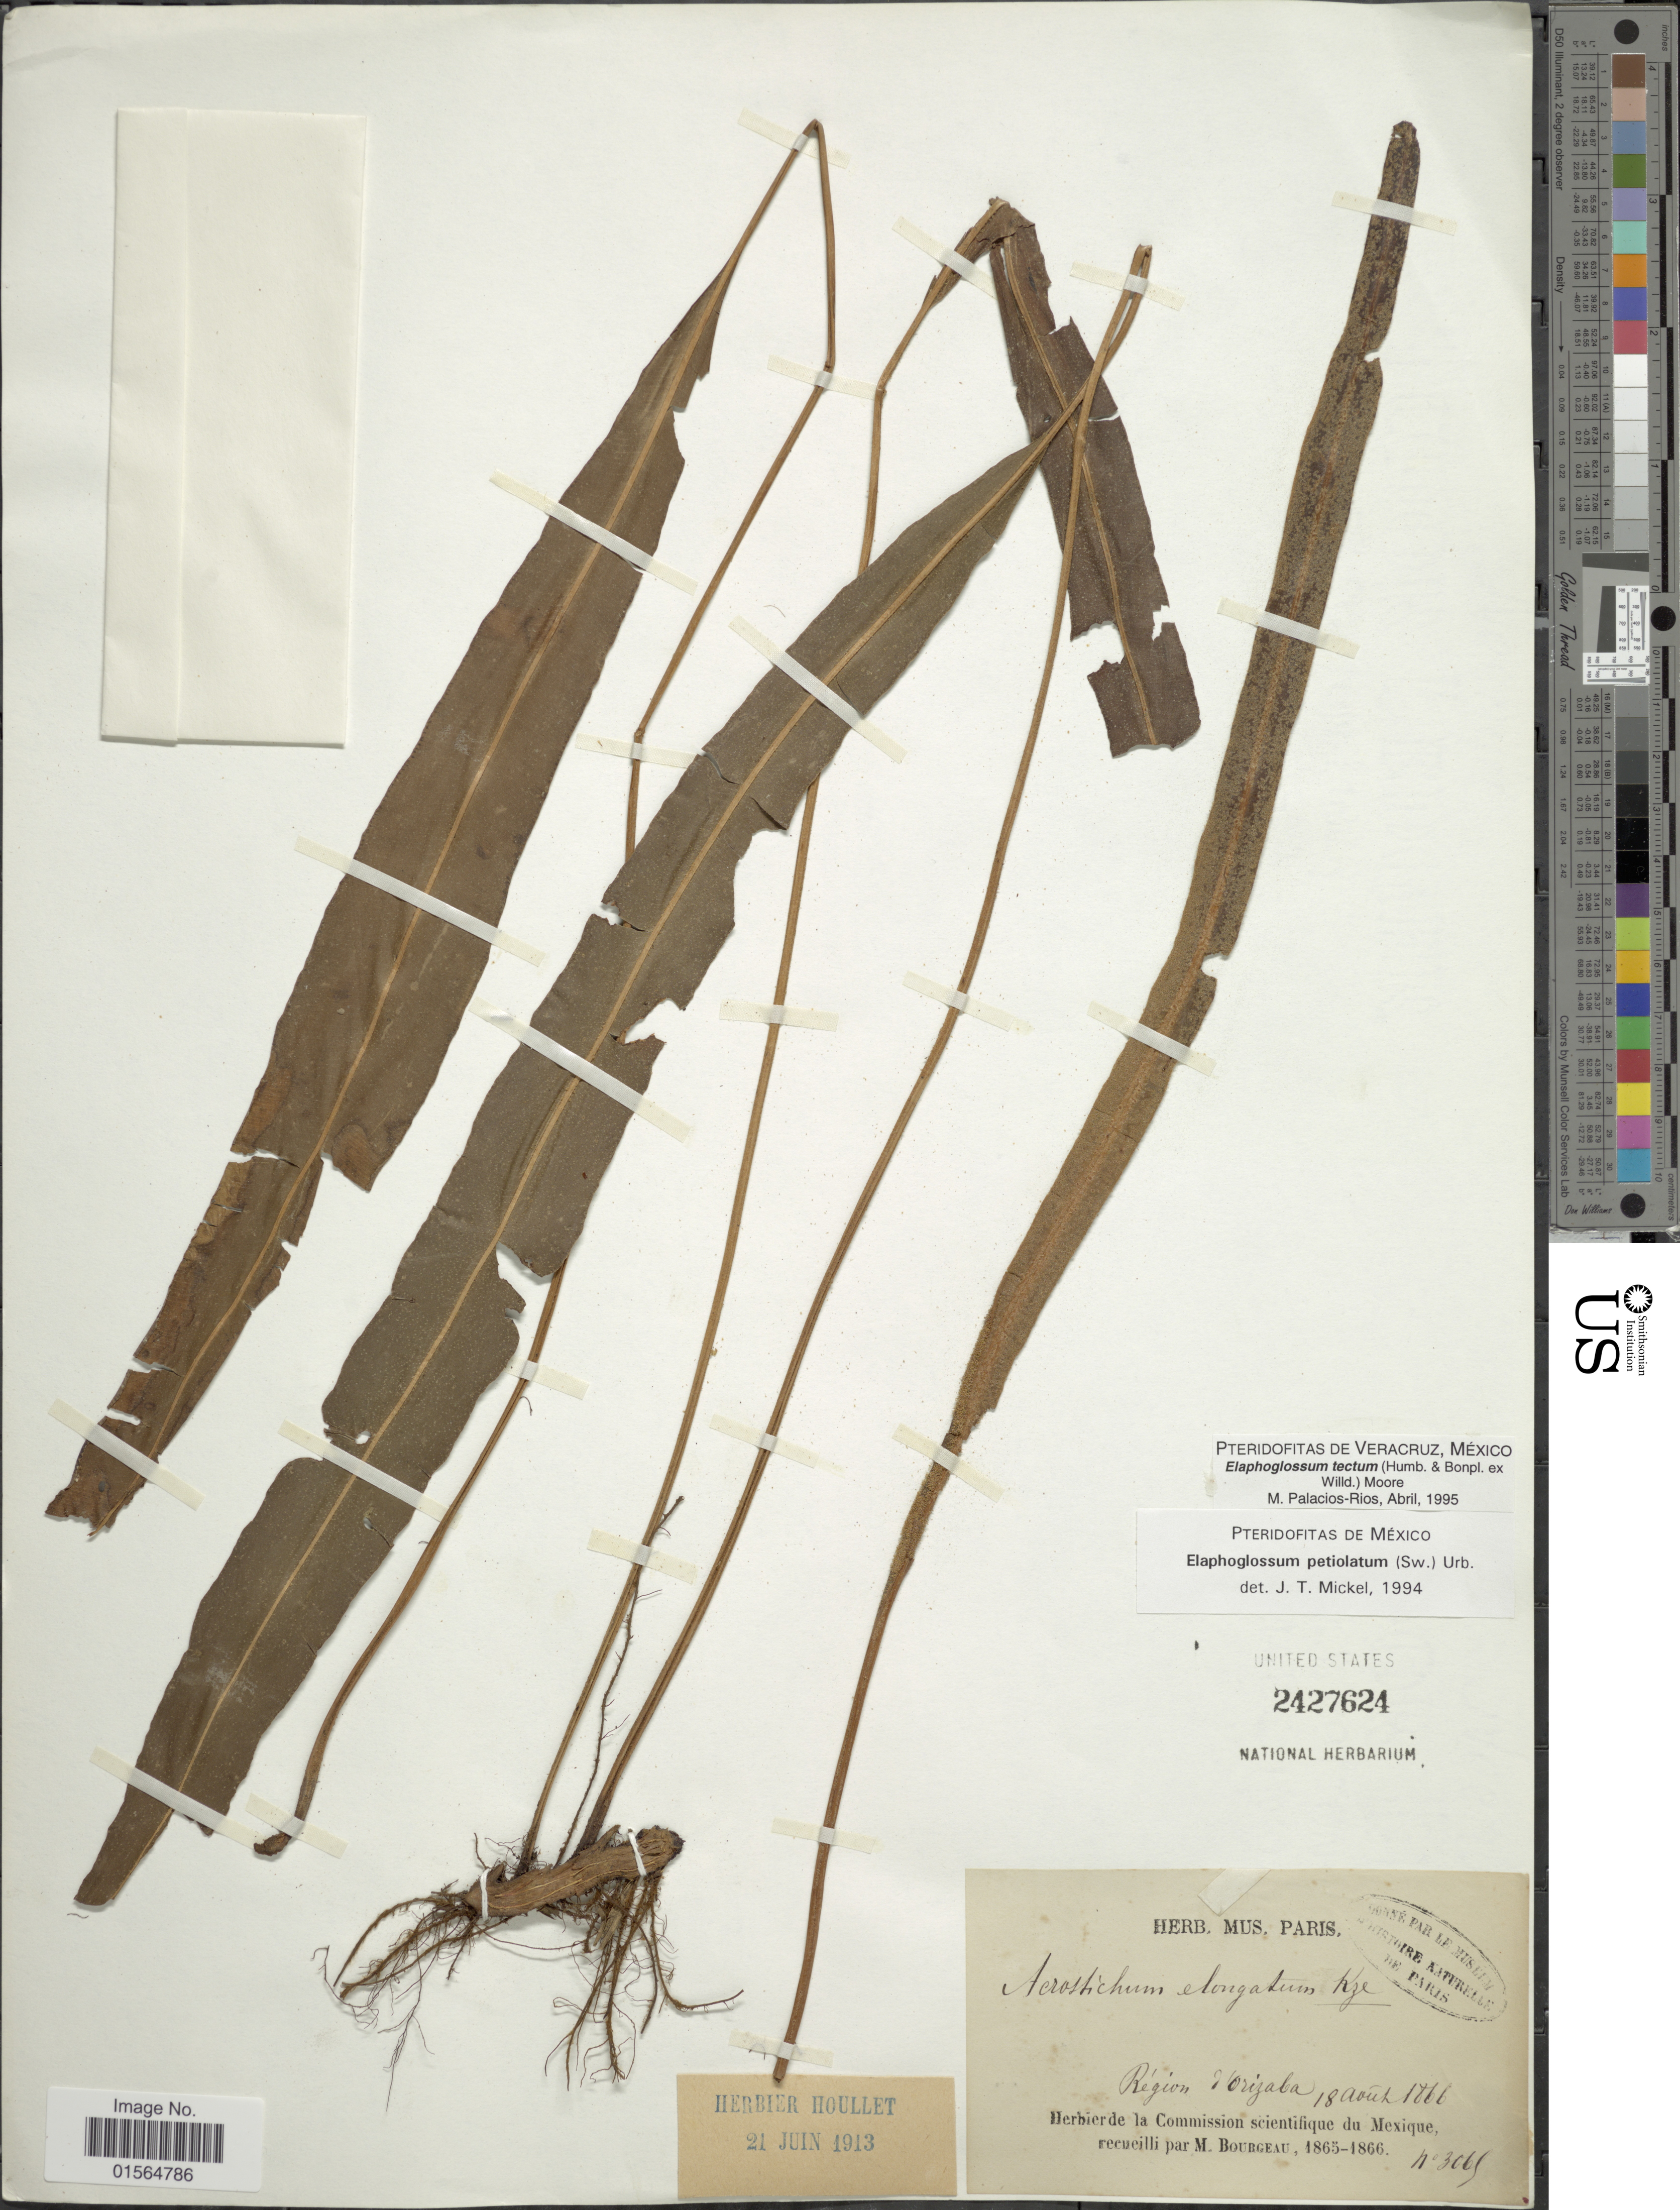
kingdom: Plantae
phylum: Tracheophyta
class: Polypodiopsida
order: Polypodiales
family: Dryopteridaceae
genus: Elaphoglossum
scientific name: Elaphoglossum petiolatum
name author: (Sw.) Urb.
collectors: M. Borgeau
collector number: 3069*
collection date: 1865-08-18/1866-08-18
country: Mexico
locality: Region Orizaba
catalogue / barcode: US 2427624